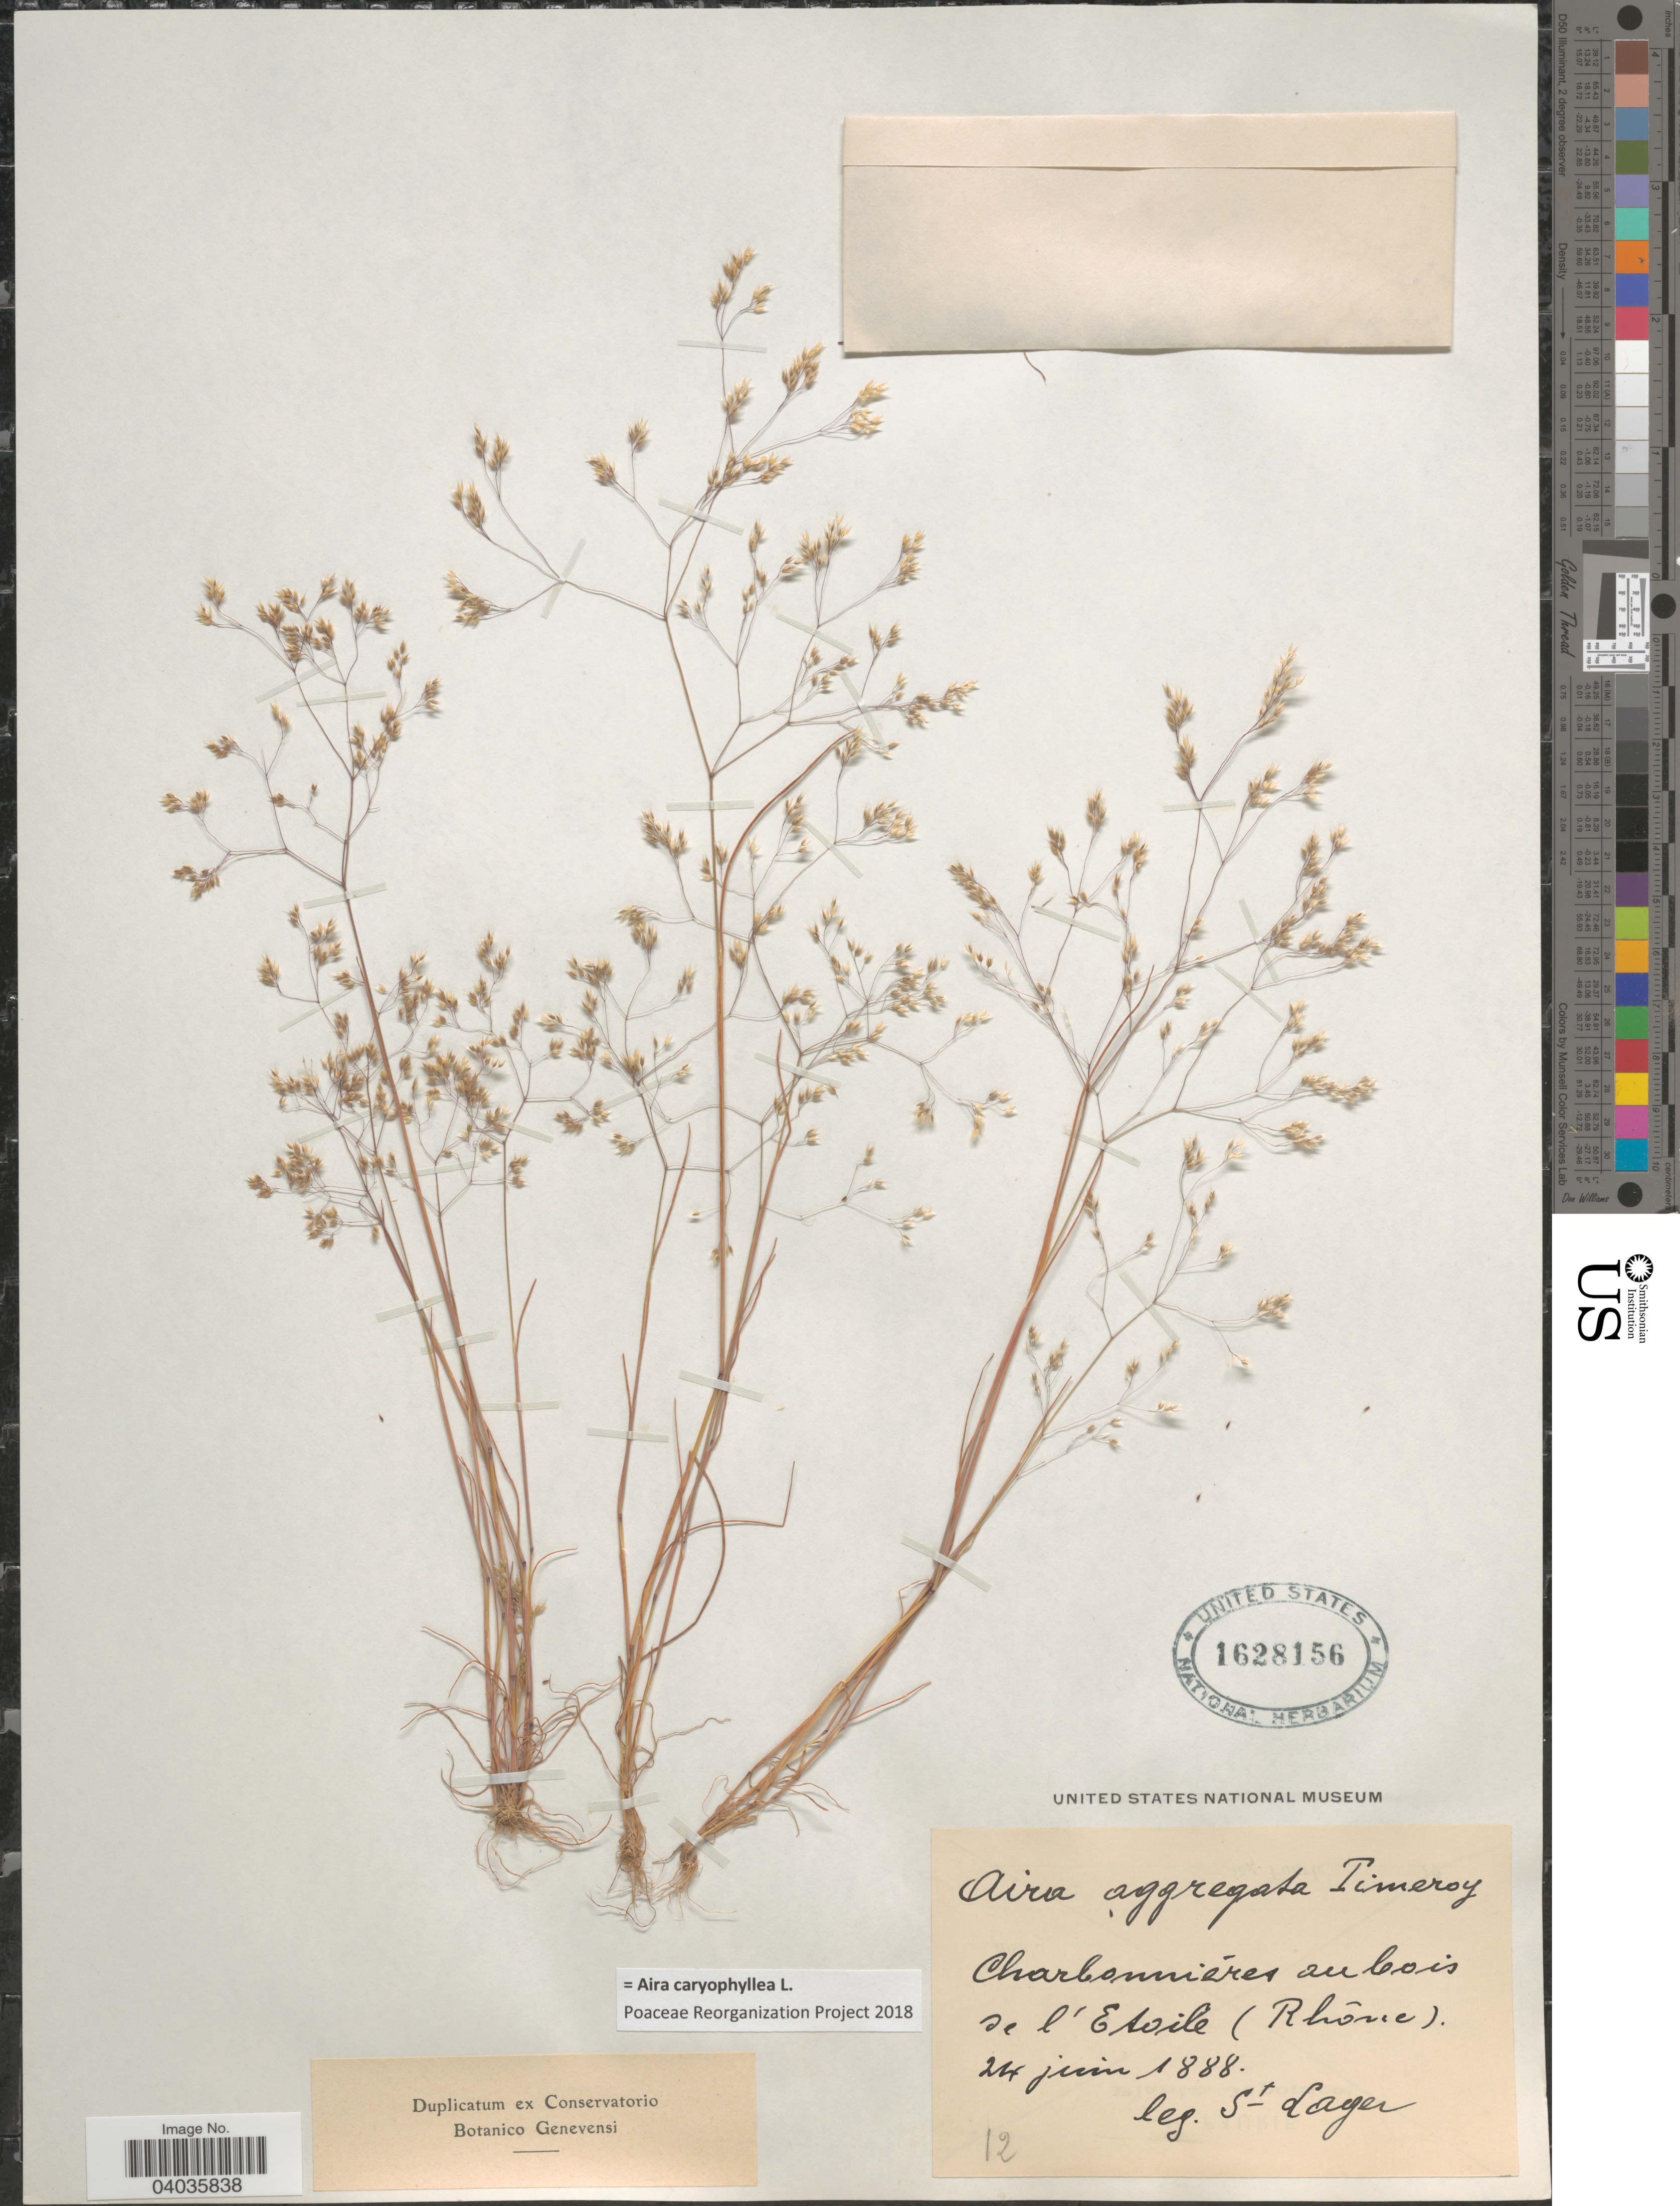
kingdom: Plantae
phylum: Tracheophyta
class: Liliopsida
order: Poales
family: Poaceae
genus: Aira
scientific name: Aira caryophyllea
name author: L.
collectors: -. St. Lager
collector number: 12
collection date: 1888-06-24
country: France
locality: Charlonniéres au bois de l' Etoile (Rhône).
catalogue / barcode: US 1628156